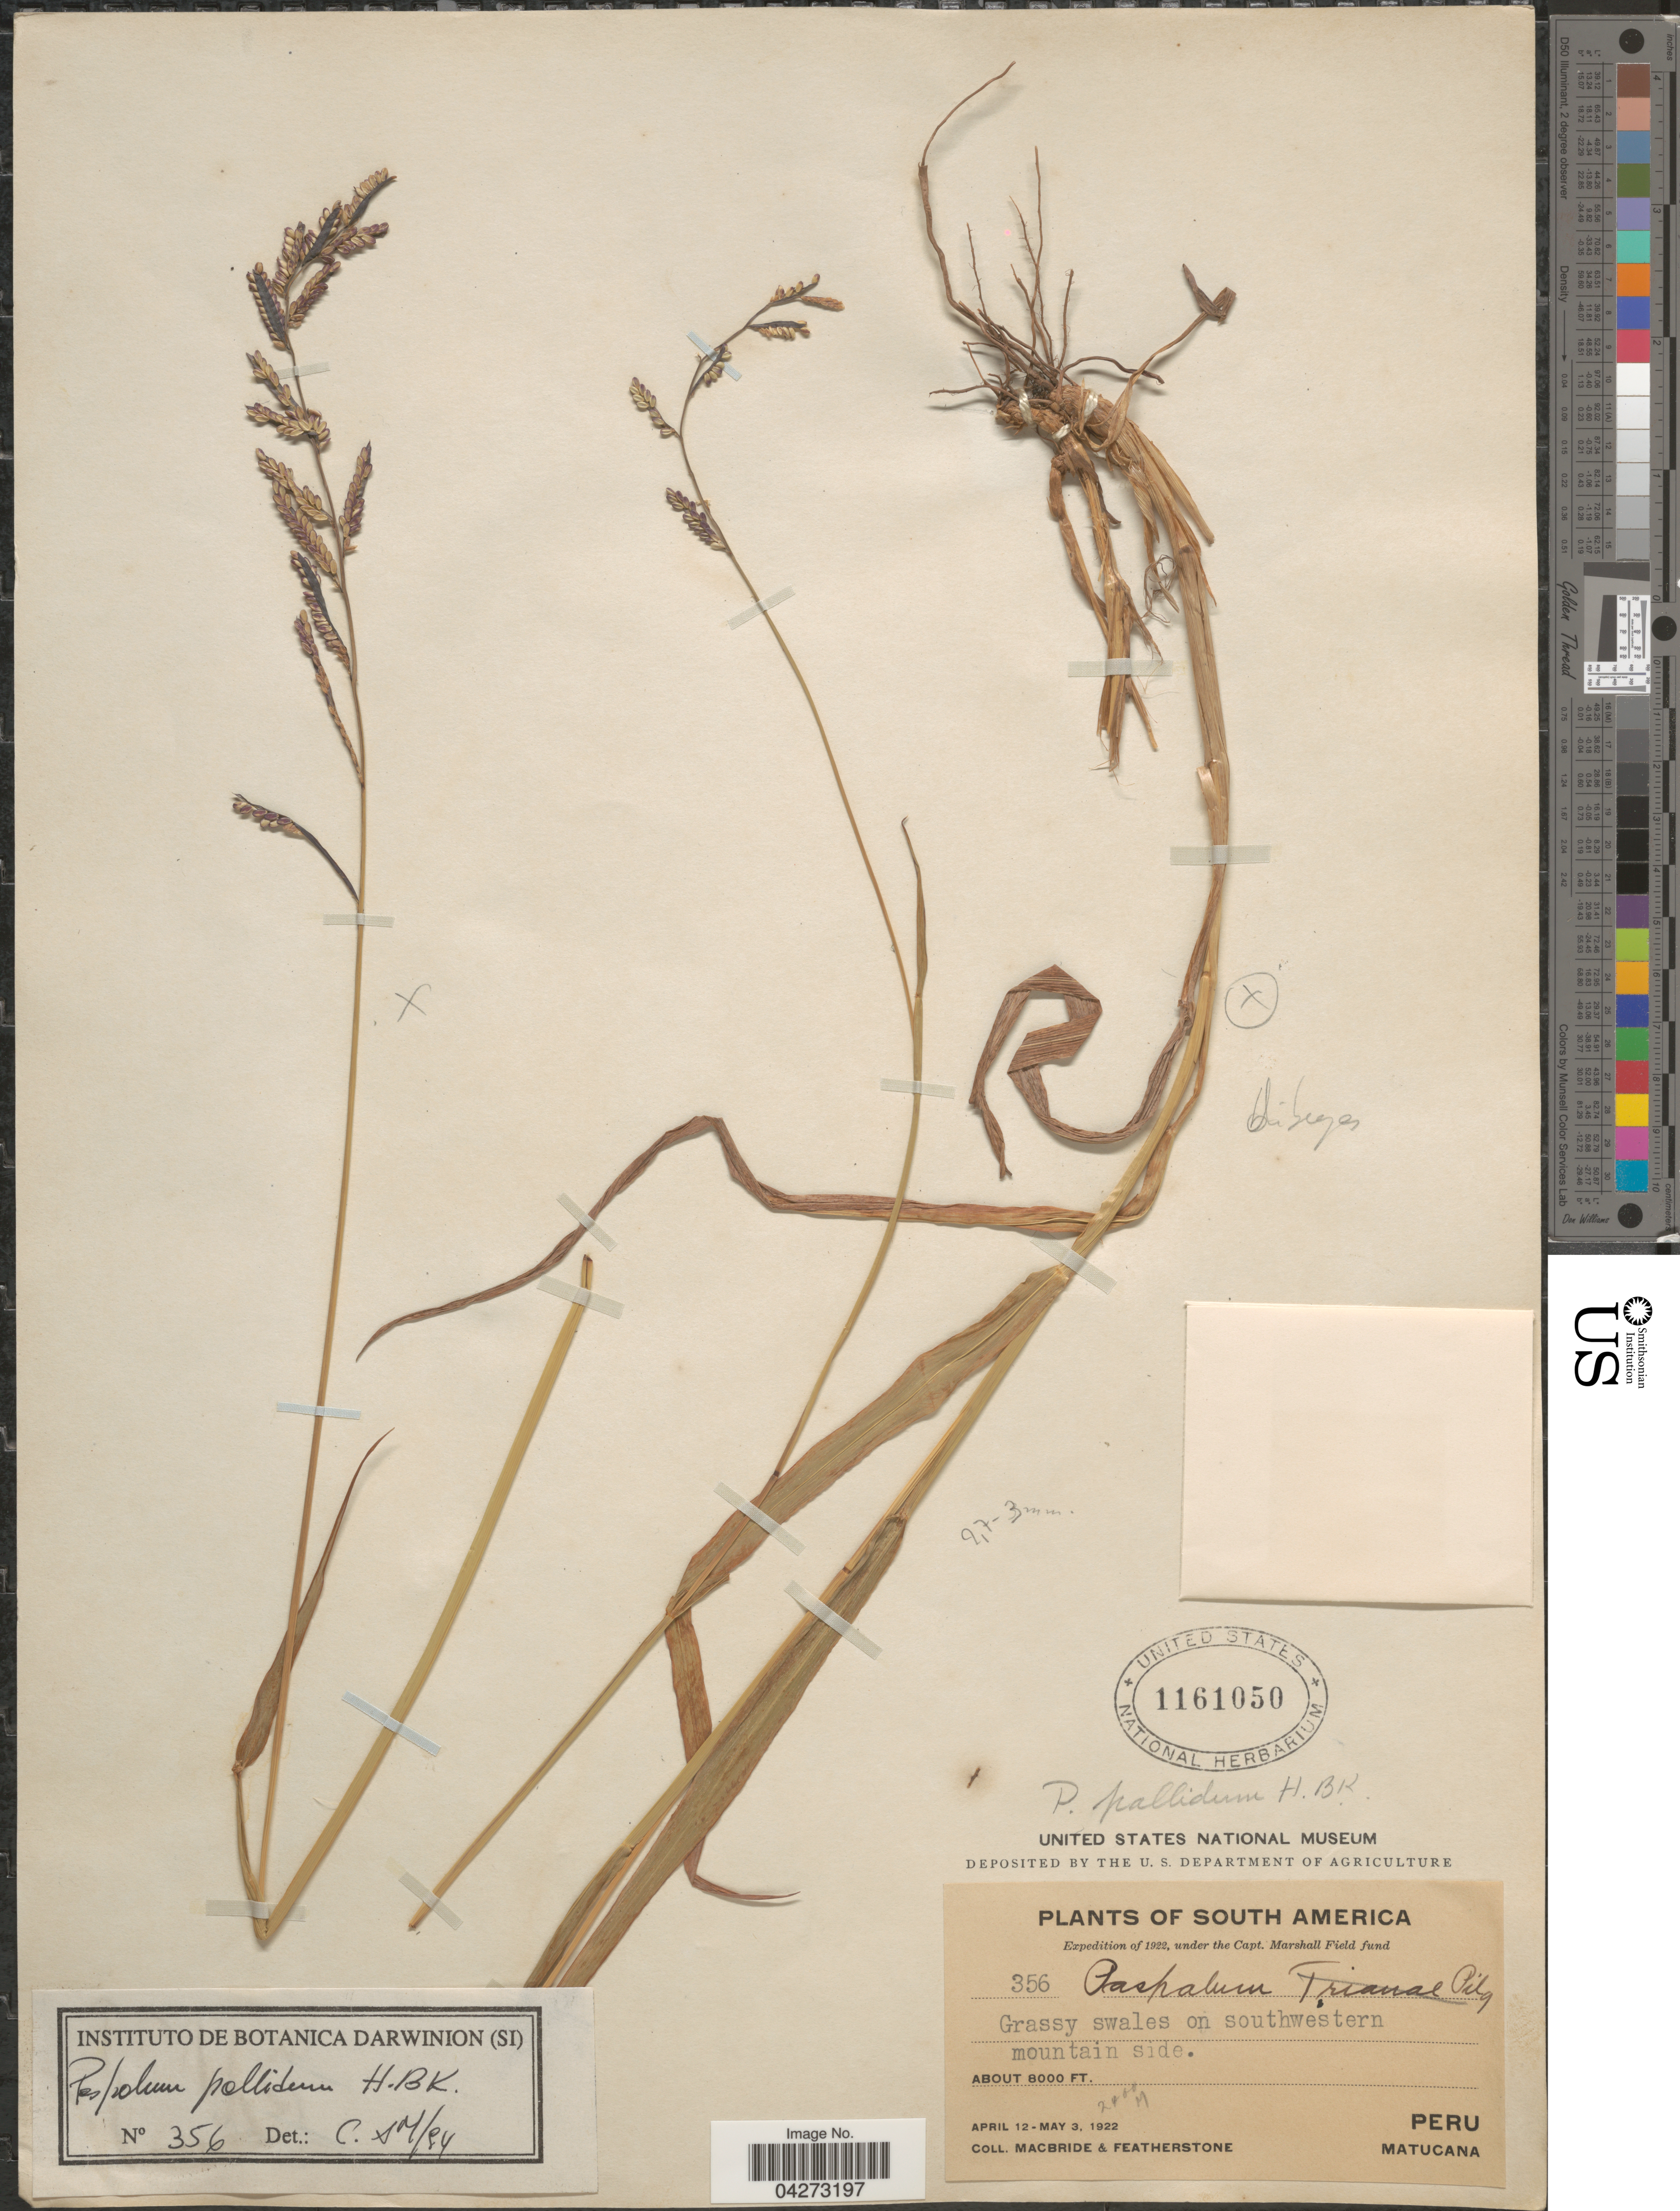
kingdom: Plantae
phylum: Tracheophyta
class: Liliopsida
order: Poales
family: Poaceae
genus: Paspalum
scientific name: Paspalum pallidum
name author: Kunth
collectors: Macbride, -- & -. Featherstone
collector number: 356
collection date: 1922-04-12/1922-05-03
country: Peru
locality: Expedition of 1922. On southwestern mountain side. Matucana.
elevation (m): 2438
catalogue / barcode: US 1161050